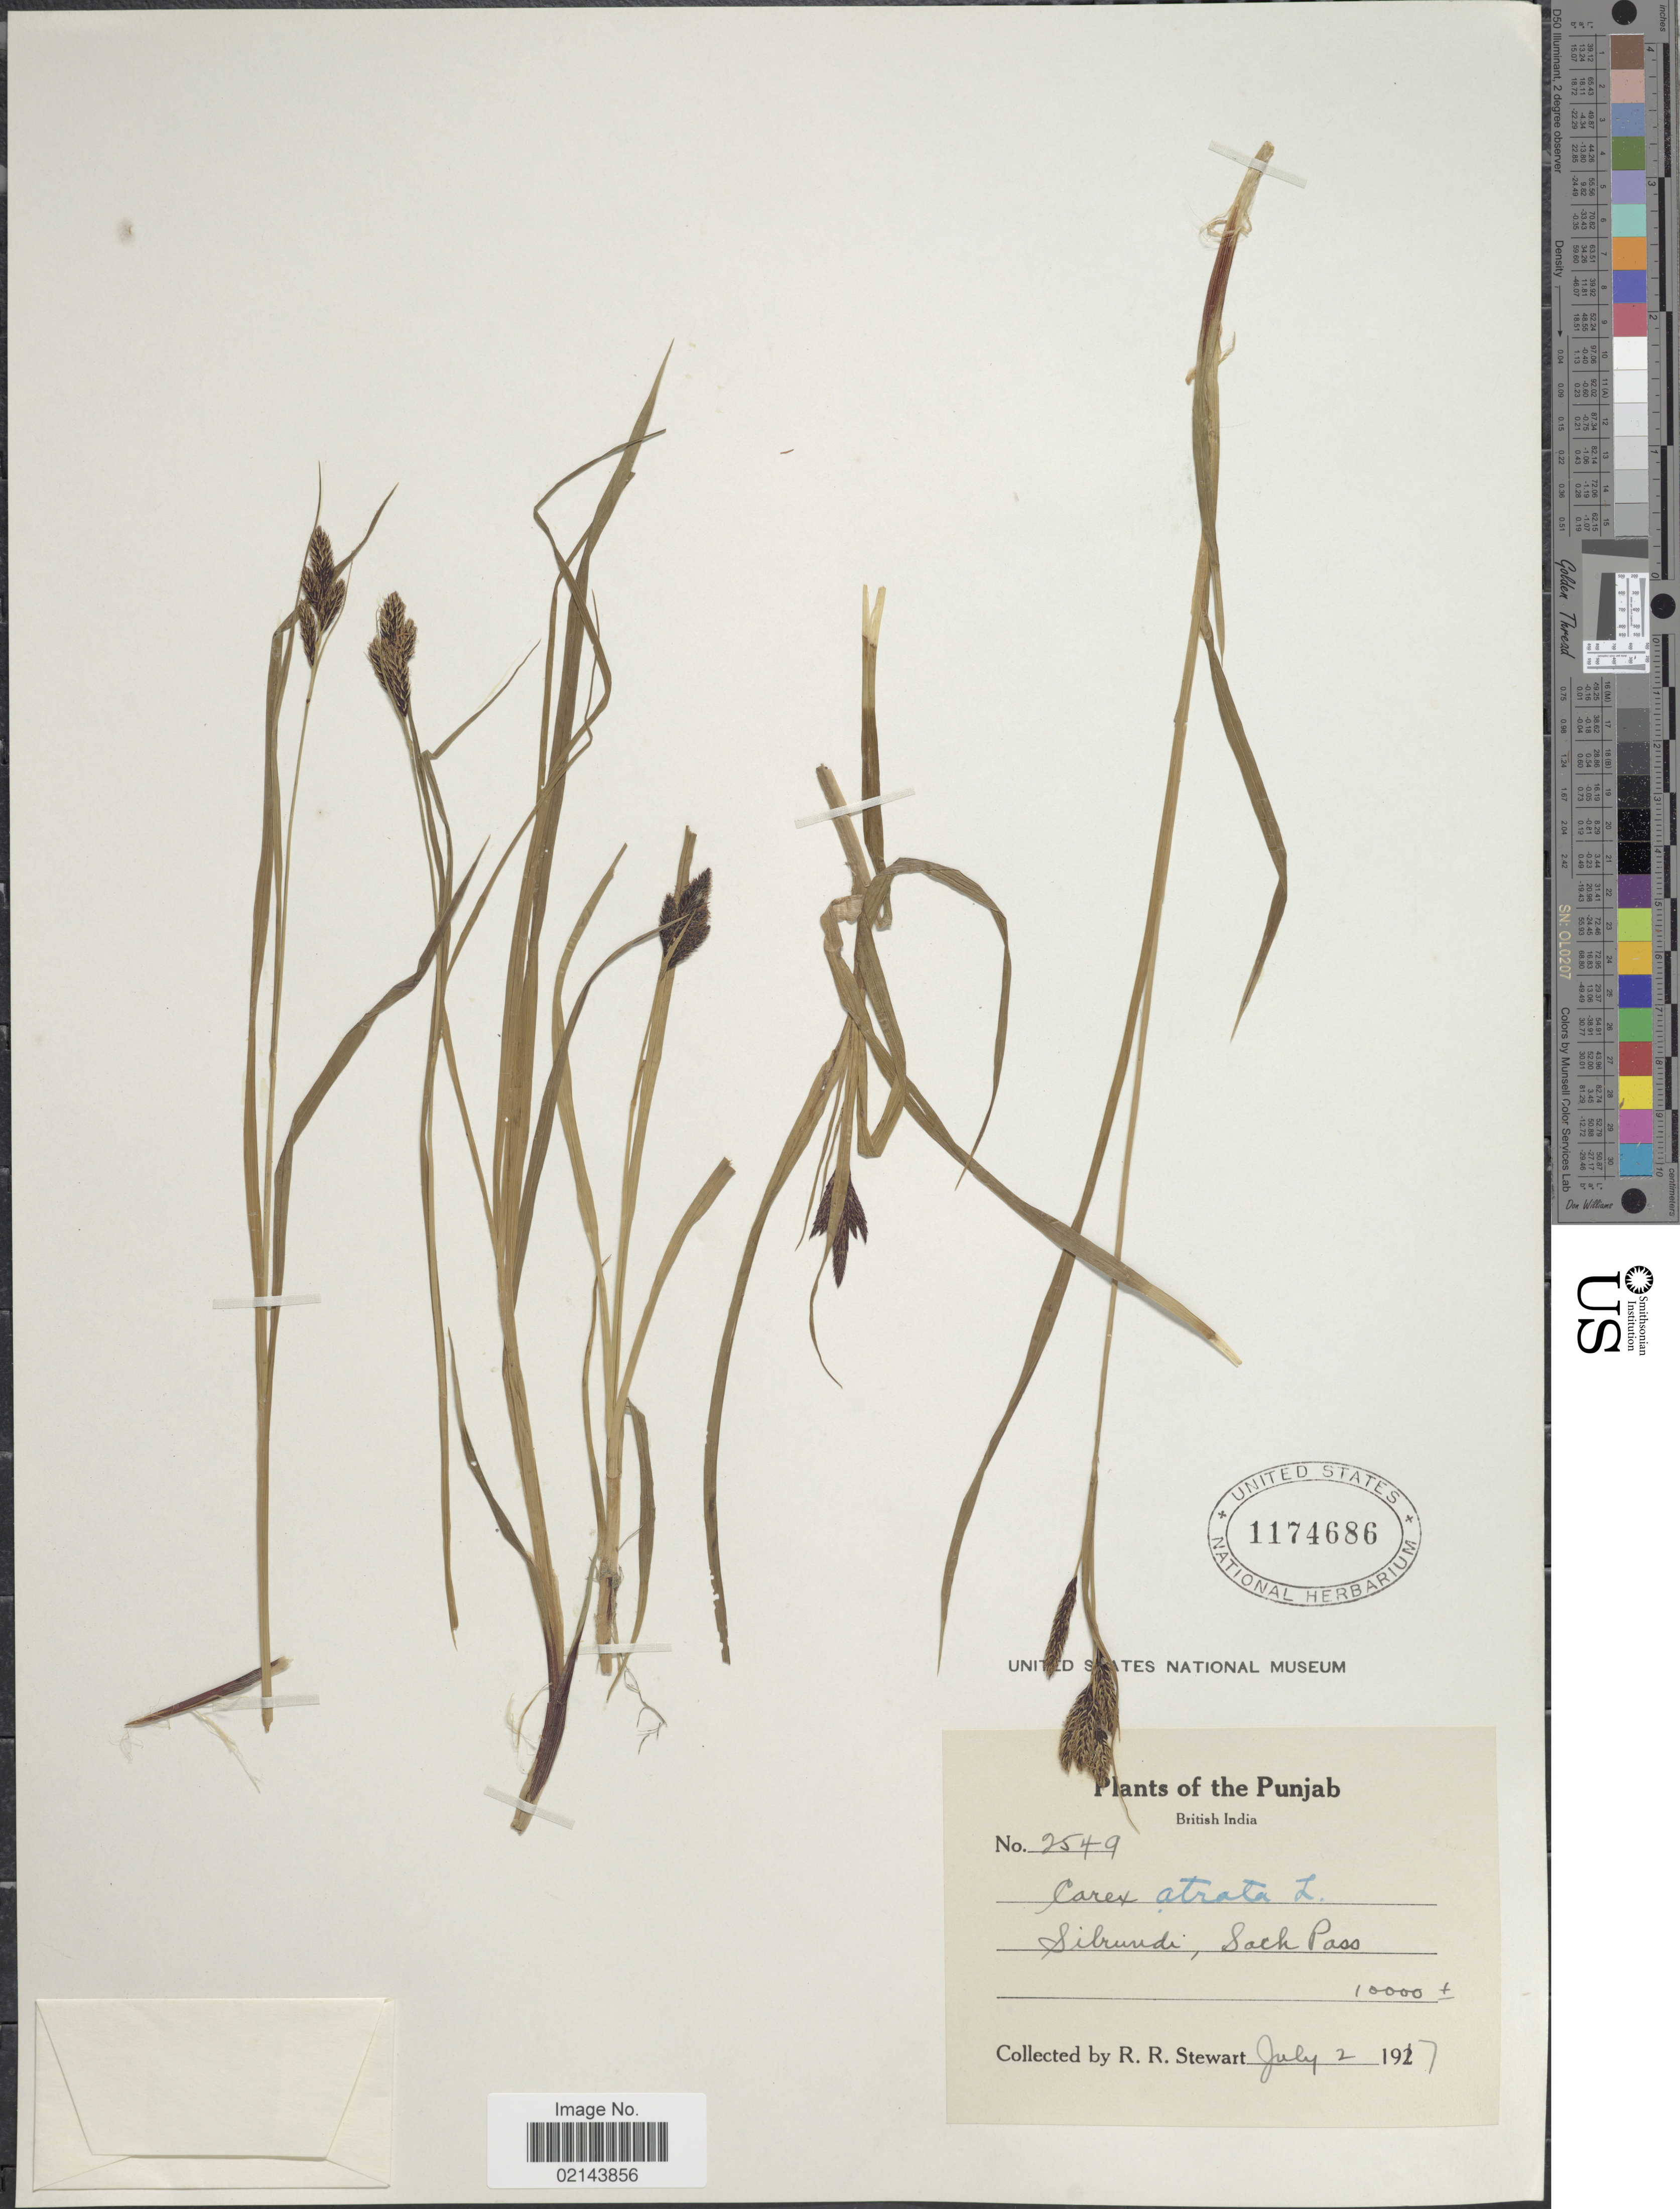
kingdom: Plantae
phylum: Tracheophyta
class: Liliopsida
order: Poales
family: Cyperaceae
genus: Carex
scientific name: Carex atrata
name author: L.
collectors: R. R. Stewart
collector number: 2549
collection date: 1917-07-02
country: India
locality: British India. Silrundi, Sach Pass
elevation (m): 3048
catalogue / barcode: US 1174686